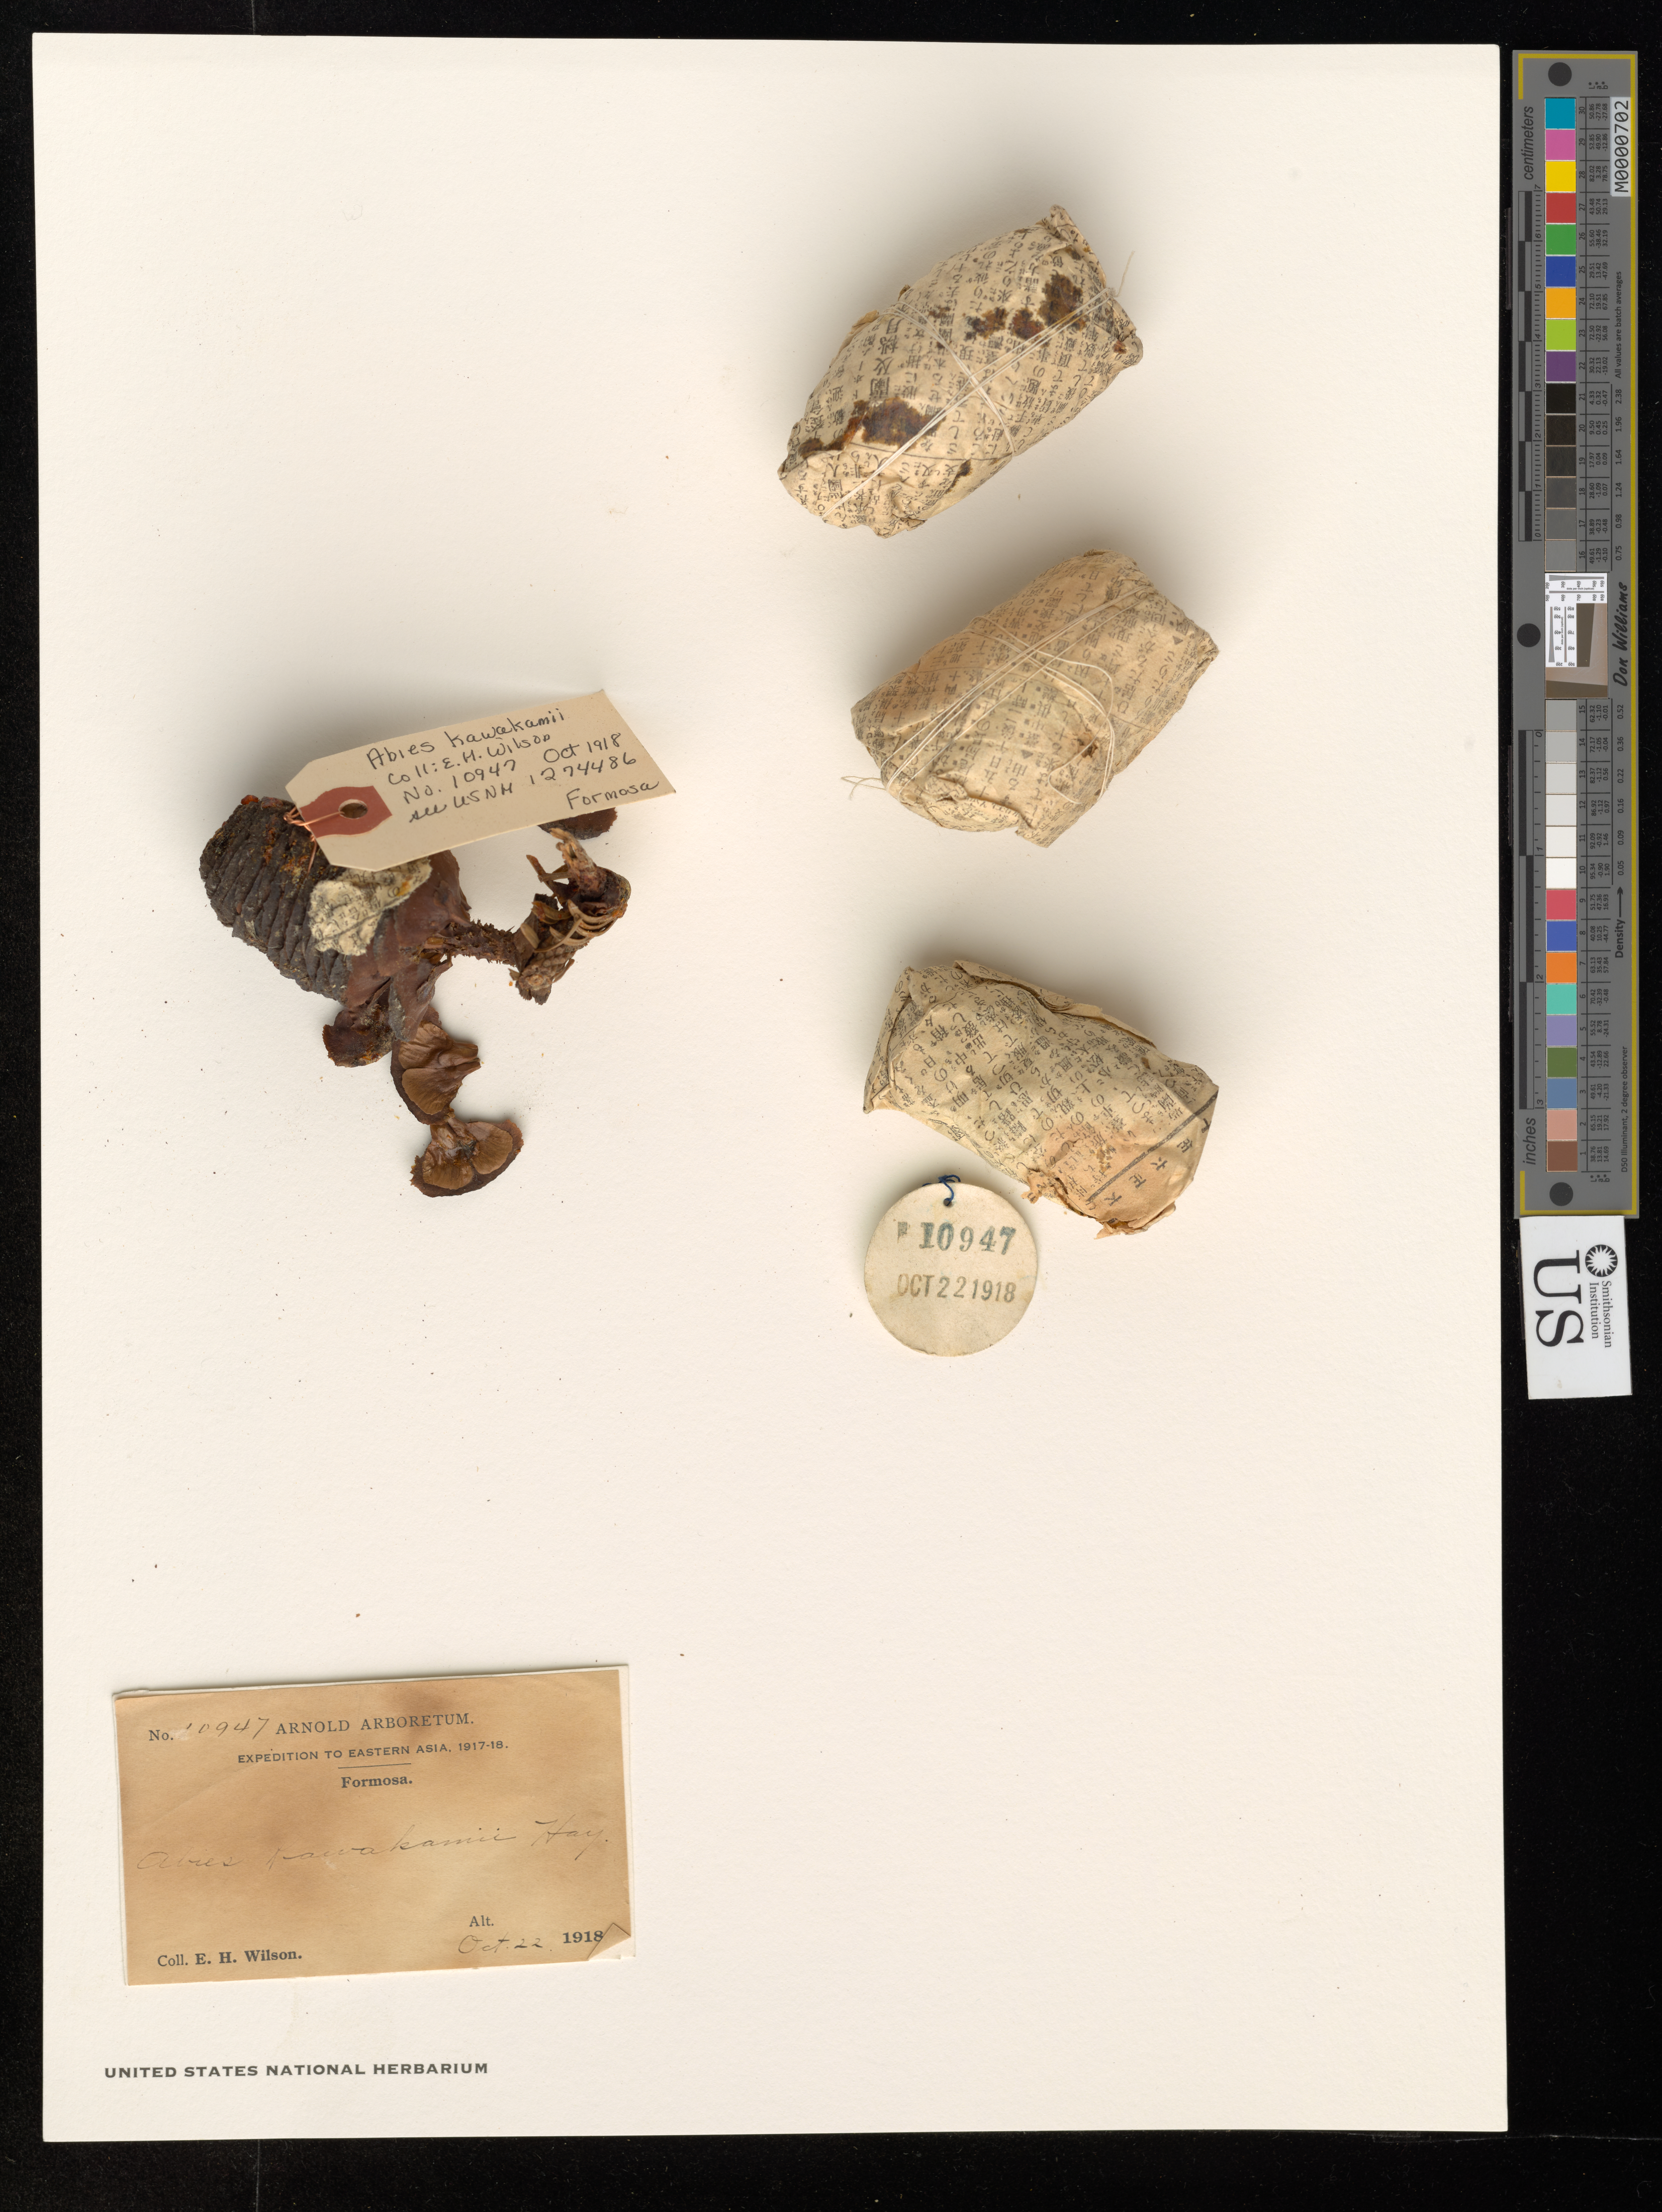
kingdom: Plantae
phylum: Tracheophyta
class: Pinopsida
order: Pinales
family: Pinaceae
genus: Abies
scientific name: Abies kawakamii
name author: (Hayata) T. Itô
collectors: E. Wilson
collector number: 10947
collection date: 1918-10-22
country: Taiwan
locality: Formosa. Arisan to Mt. Morrison (Jade Mountai,), prov. Kagi.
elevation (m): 3500